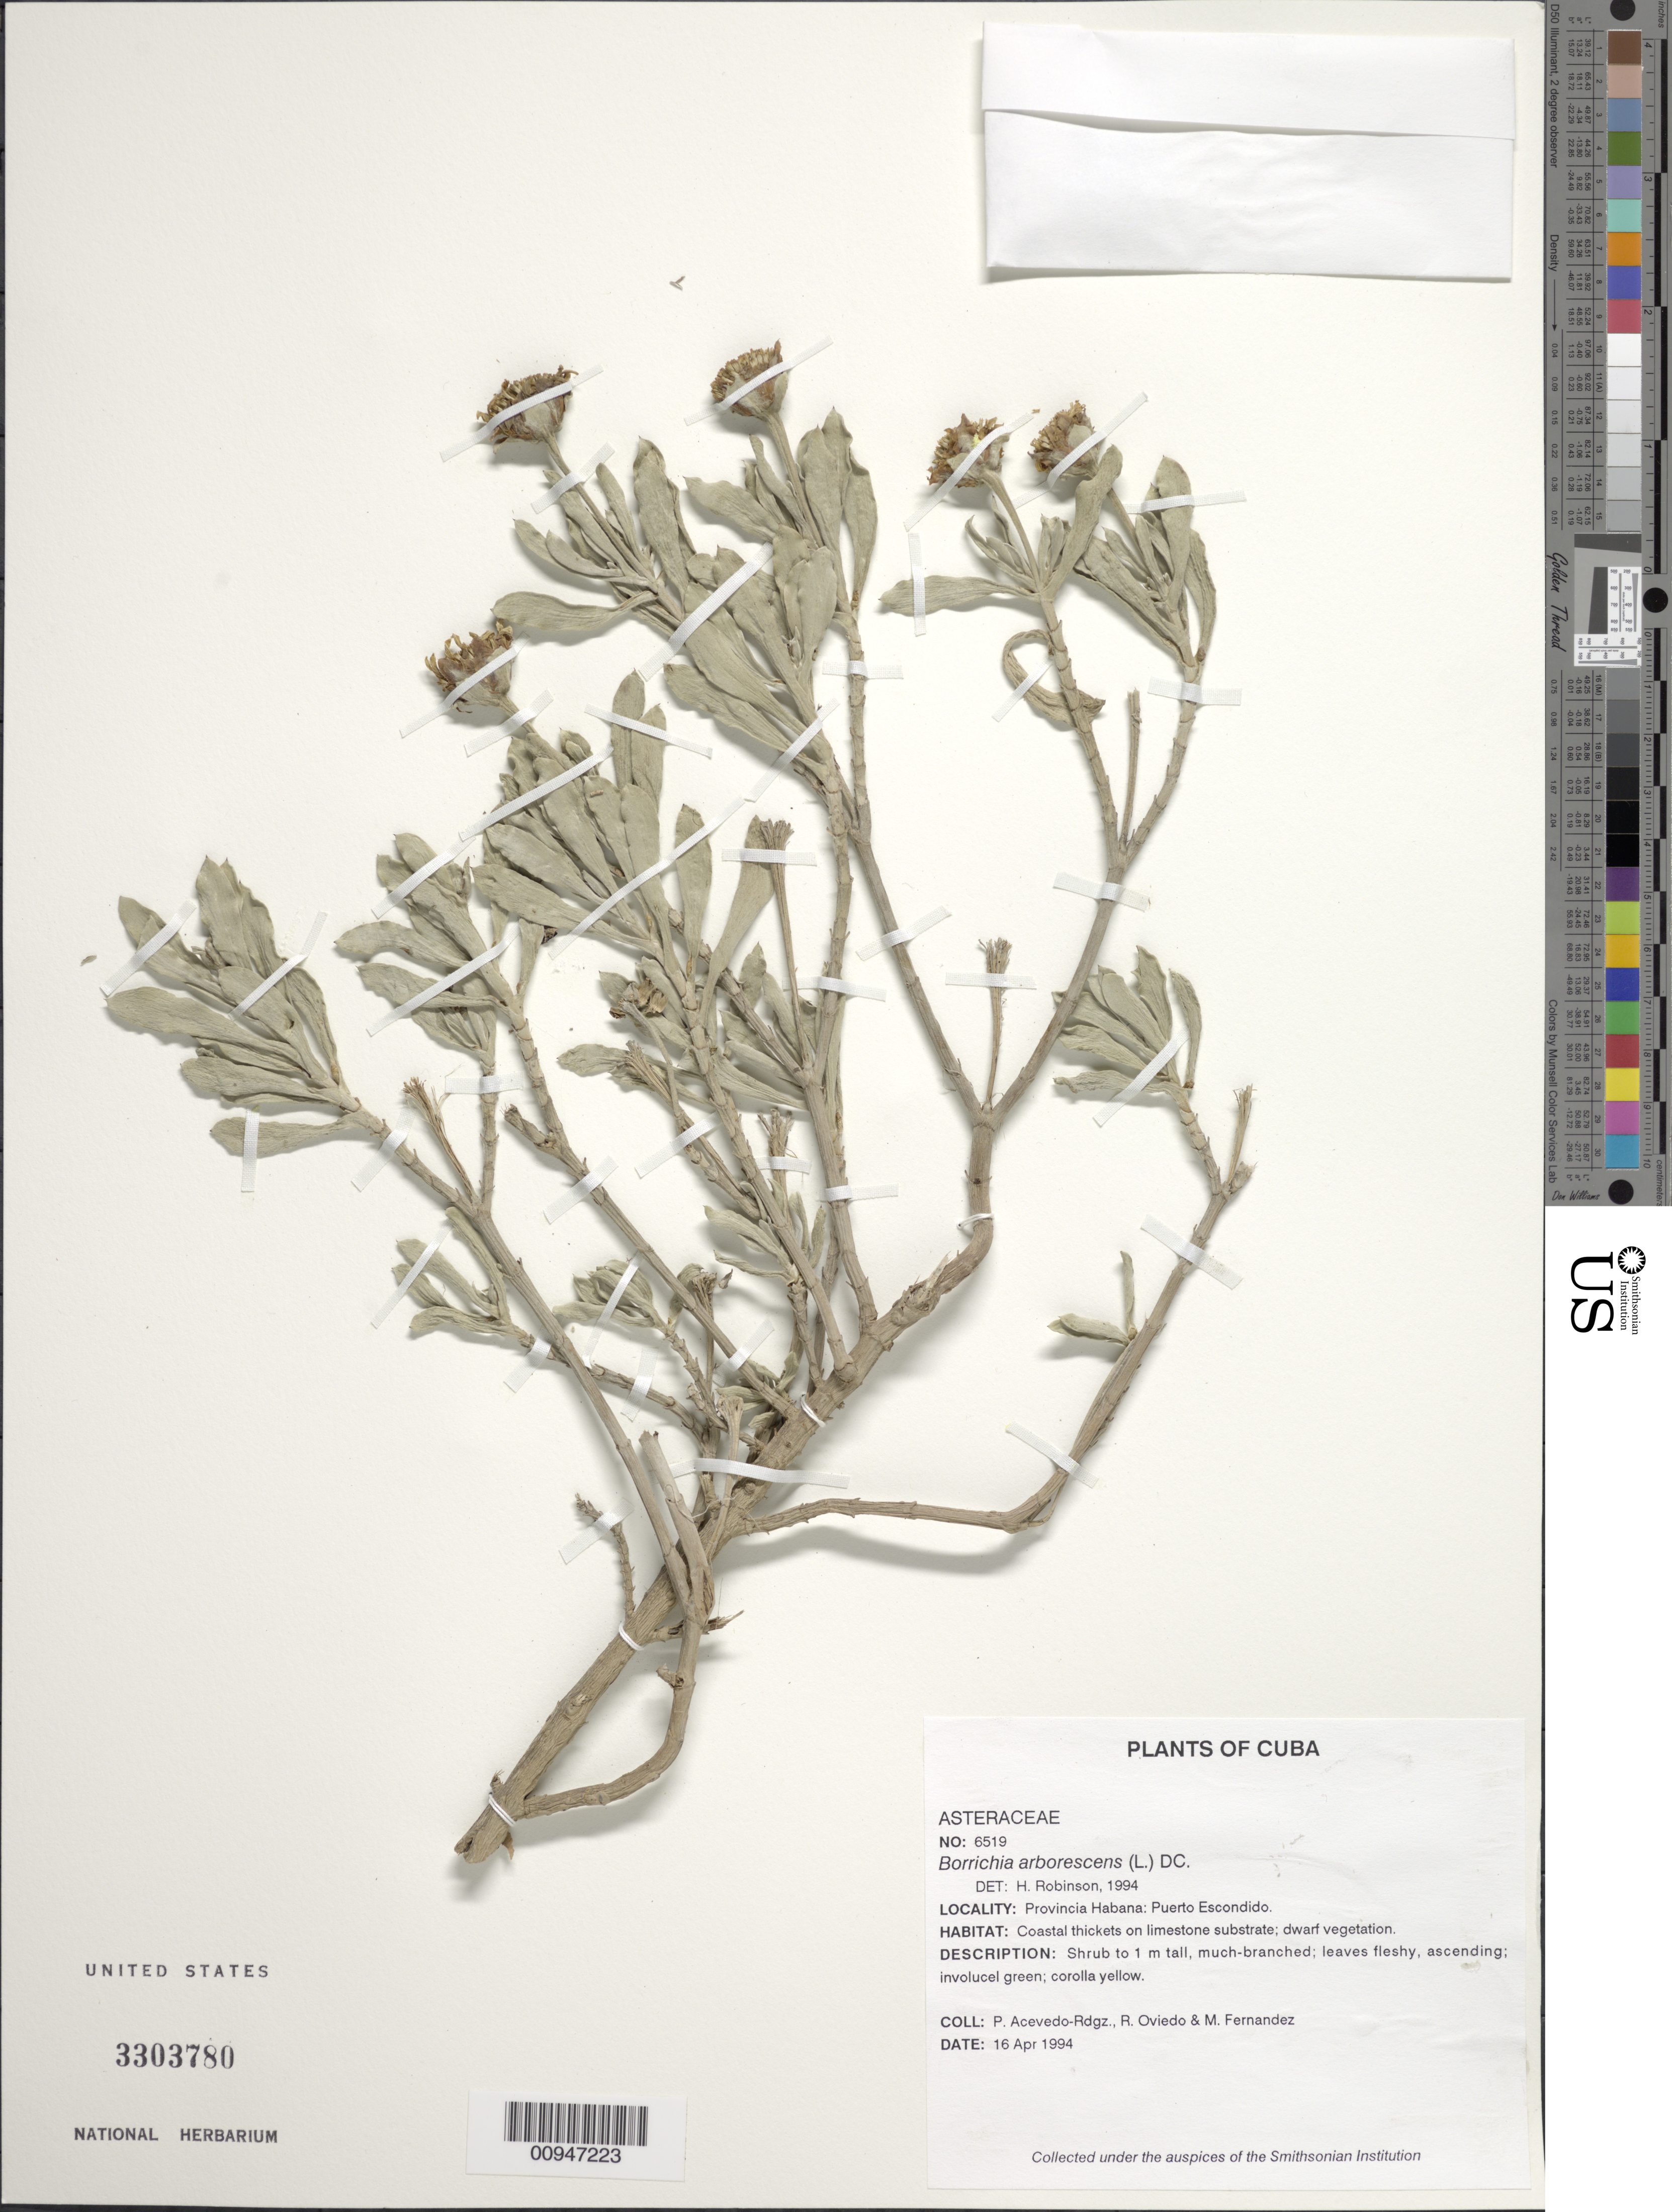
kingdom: Plantae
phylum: Tracheophyta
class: Magnoliopsida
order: Asterales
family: Asteraceae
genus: Borrichia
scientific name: Borrichia arborescens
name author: (L.) DC.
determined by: Robinson, Harold E., (US)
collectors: P. Acevedo-Rodr., R. Oviedo & M. Fernández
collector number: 6519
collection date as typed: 16 Apr 1994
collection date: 1994-04-16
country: Cuba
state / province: Mayabeque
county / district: Municipio de Santa cruz del Norte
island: Cuba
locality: Puerto Escondido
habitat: Coastal thickets on limestone substrate; dwarf vegetation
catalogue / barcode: US 3303780